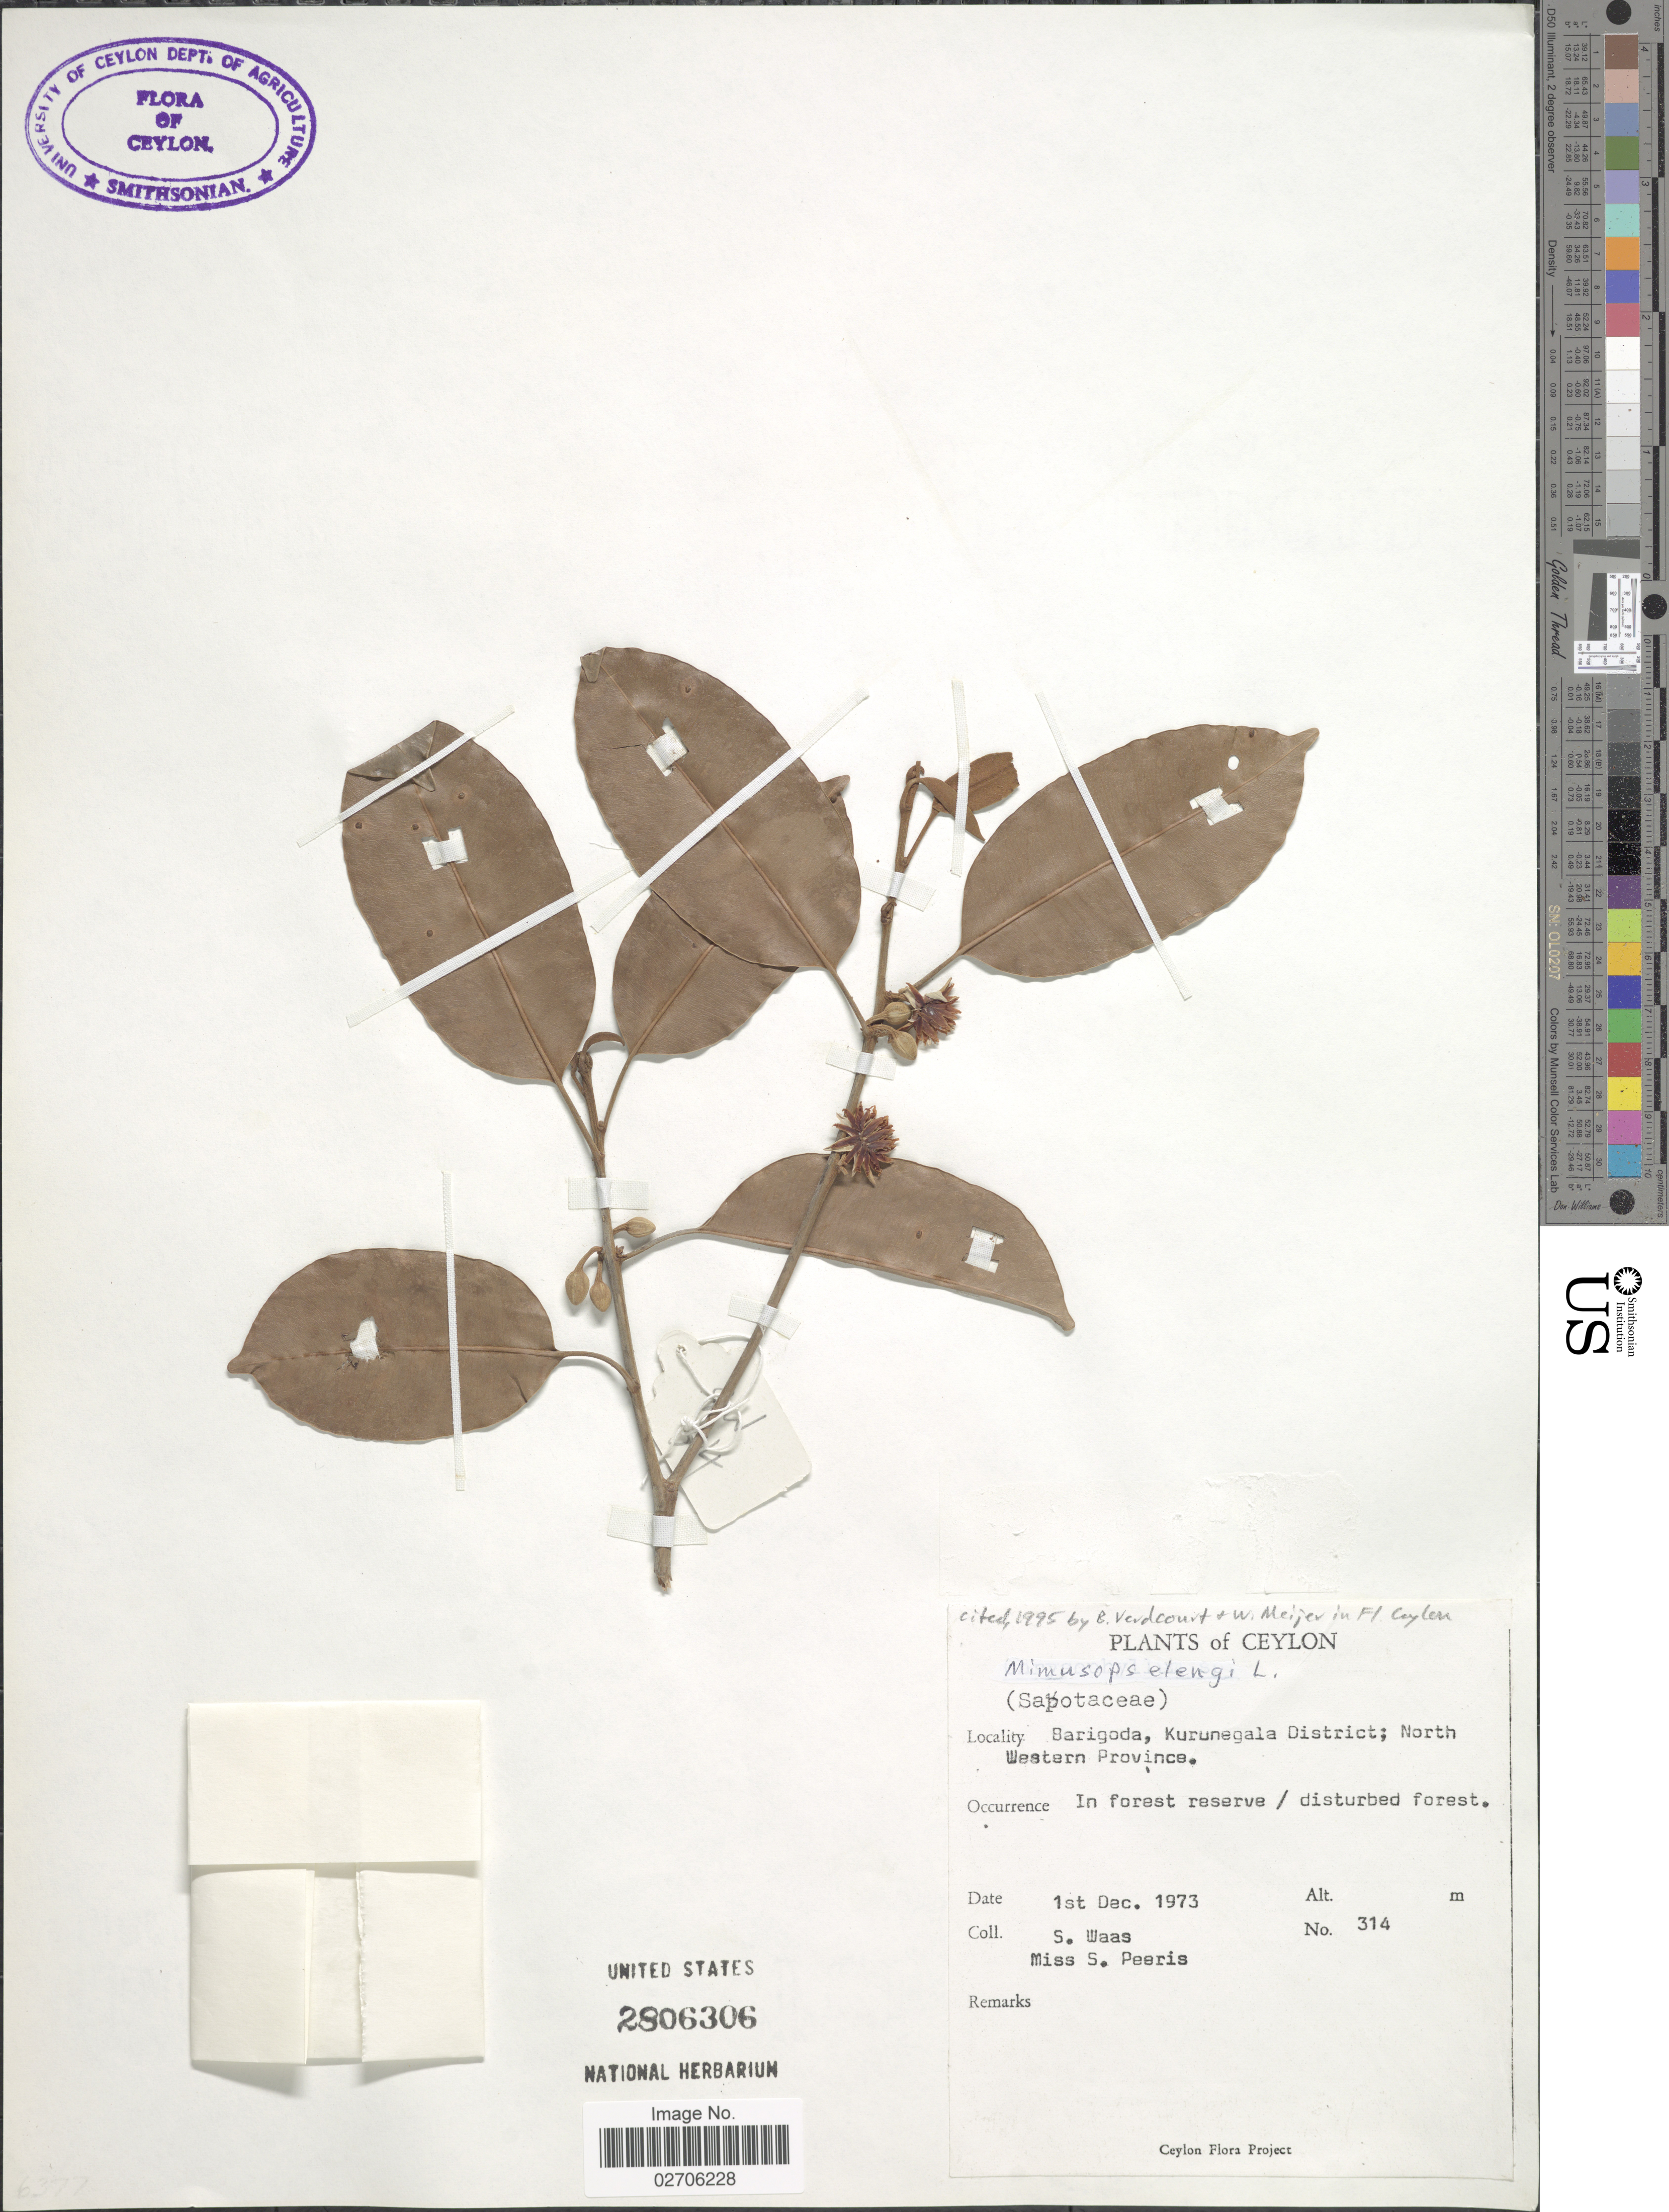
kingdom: Plantae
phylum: Tracheophyta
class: Magnoliopsida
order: Ericales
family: Sapotaceae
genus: Mimusops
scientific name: Mimusops djave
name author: Engl.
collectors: S. Waas & S. Peeris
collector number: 314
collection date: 1973-12-01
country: Sri Lanka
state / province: North Western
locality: Ceylon. Barigoda, Kurunegala District.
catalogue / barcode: US 2806306